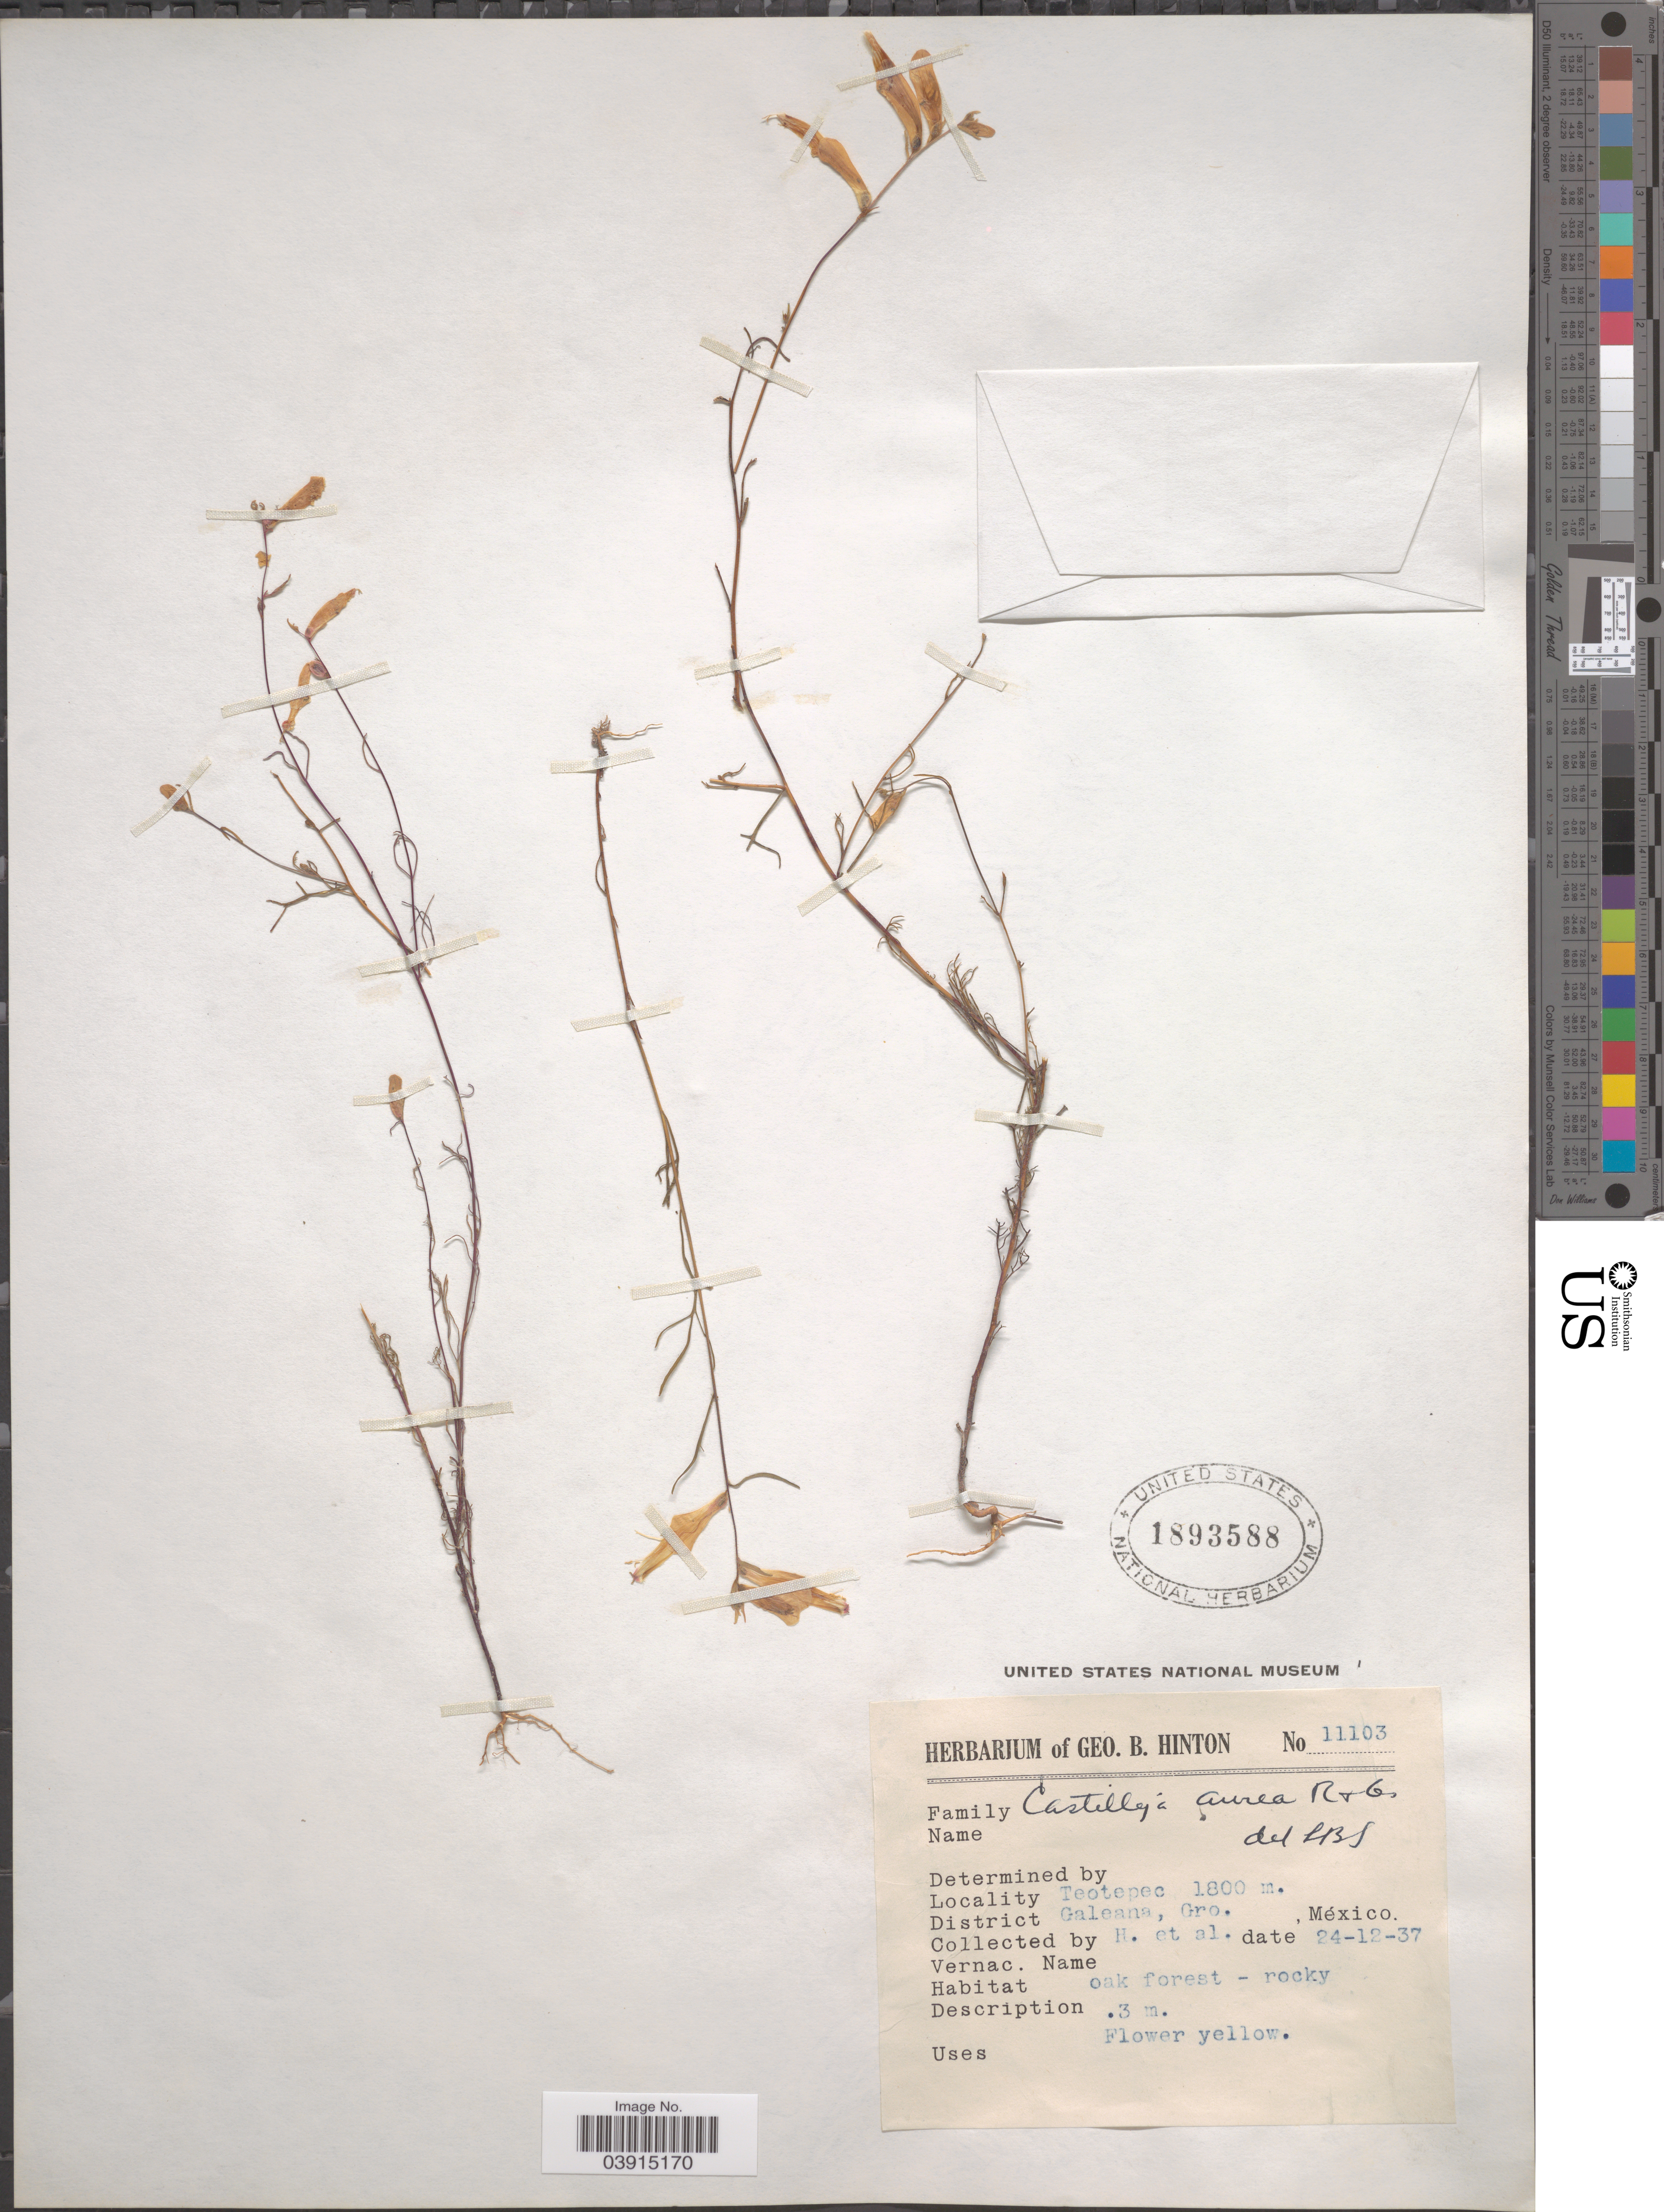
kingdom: Plantae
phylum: Tracheophyta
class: Magnoliopsida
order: Lamiales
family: Orobanchaceae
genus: Castilleja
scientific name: Castilleja aurea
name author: B.L. Rob. & Greenm.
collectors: G. B. Hinton & et al.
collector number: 11103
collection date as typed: Transcribed d/m/y: 24/12/37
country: Mexico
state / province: Guerrero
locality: Teotepec. District Galeana.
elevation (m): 1800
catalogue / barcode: US 1893588